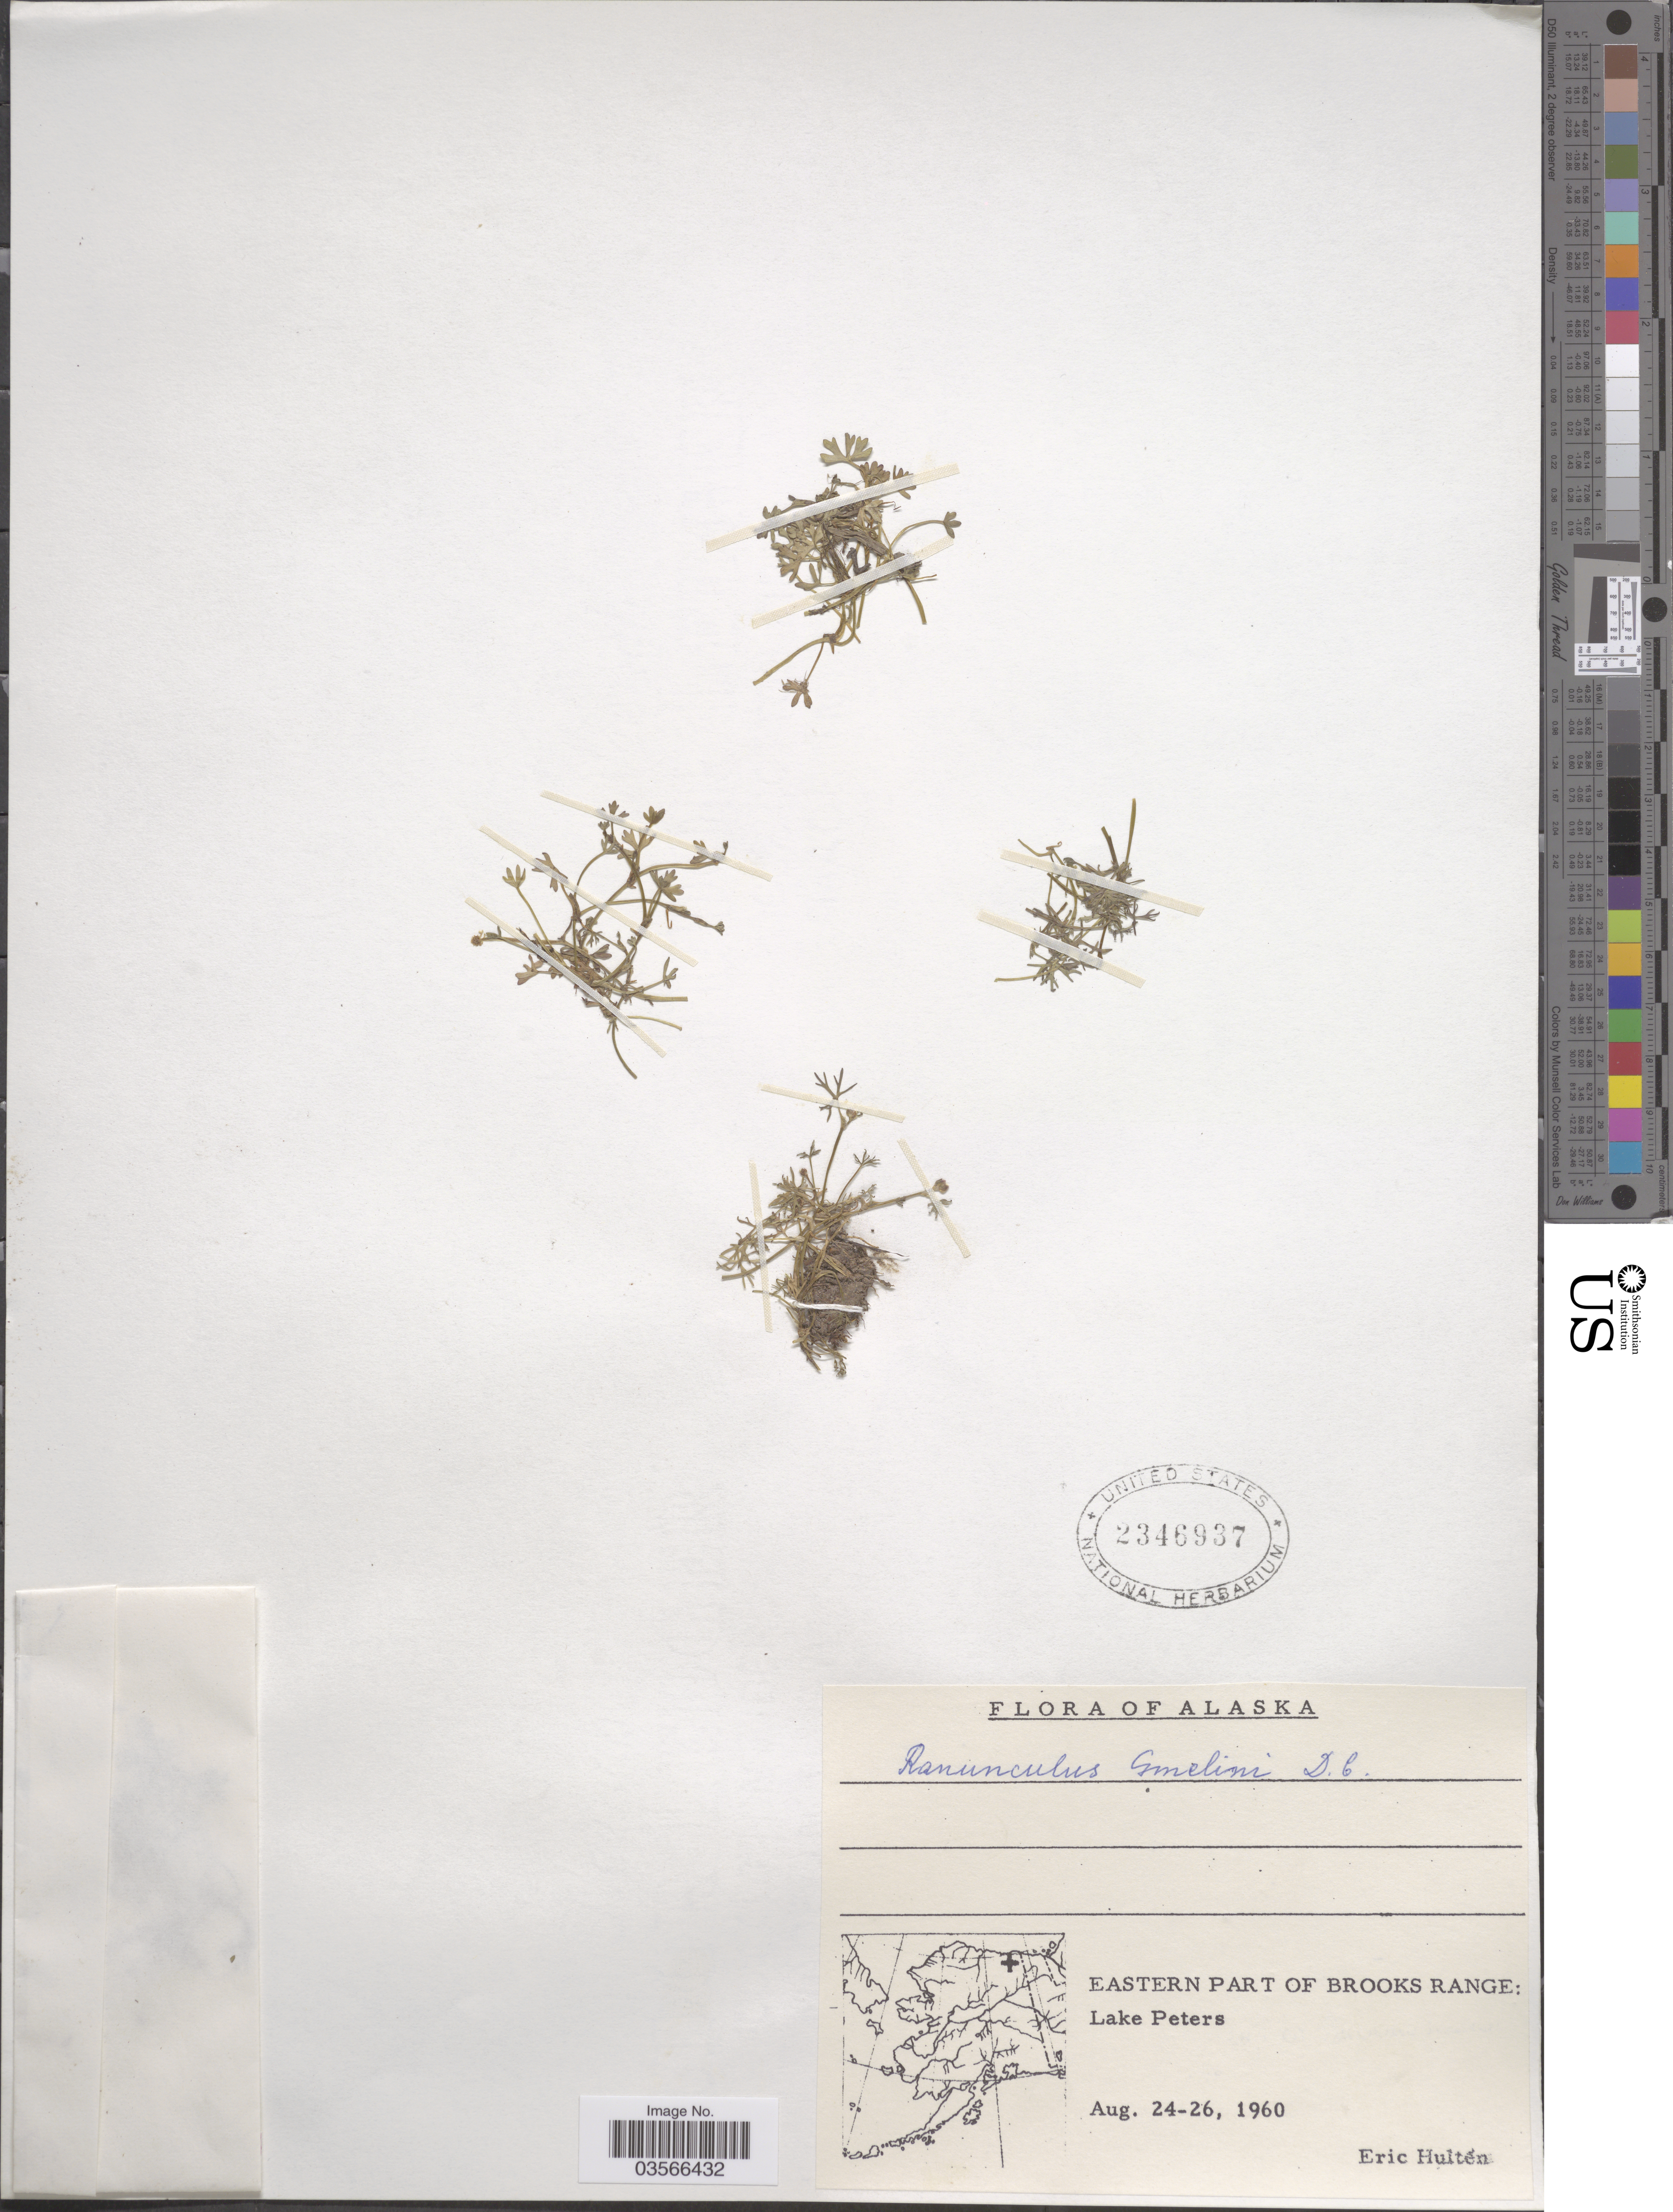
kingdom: Plantae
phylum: Tracheophyta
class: Magnoliopsida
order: Ranunculales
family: Ranunculaceae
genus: Ranunculus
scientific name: Ranunculus gmelinii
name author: DC.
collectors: E. G. Hultén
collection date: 1960-08-24/1960-08-26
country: United States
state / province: Alaska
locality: Eastern Part of Brooks Range: Lake Peters.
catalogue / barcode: US 2346937